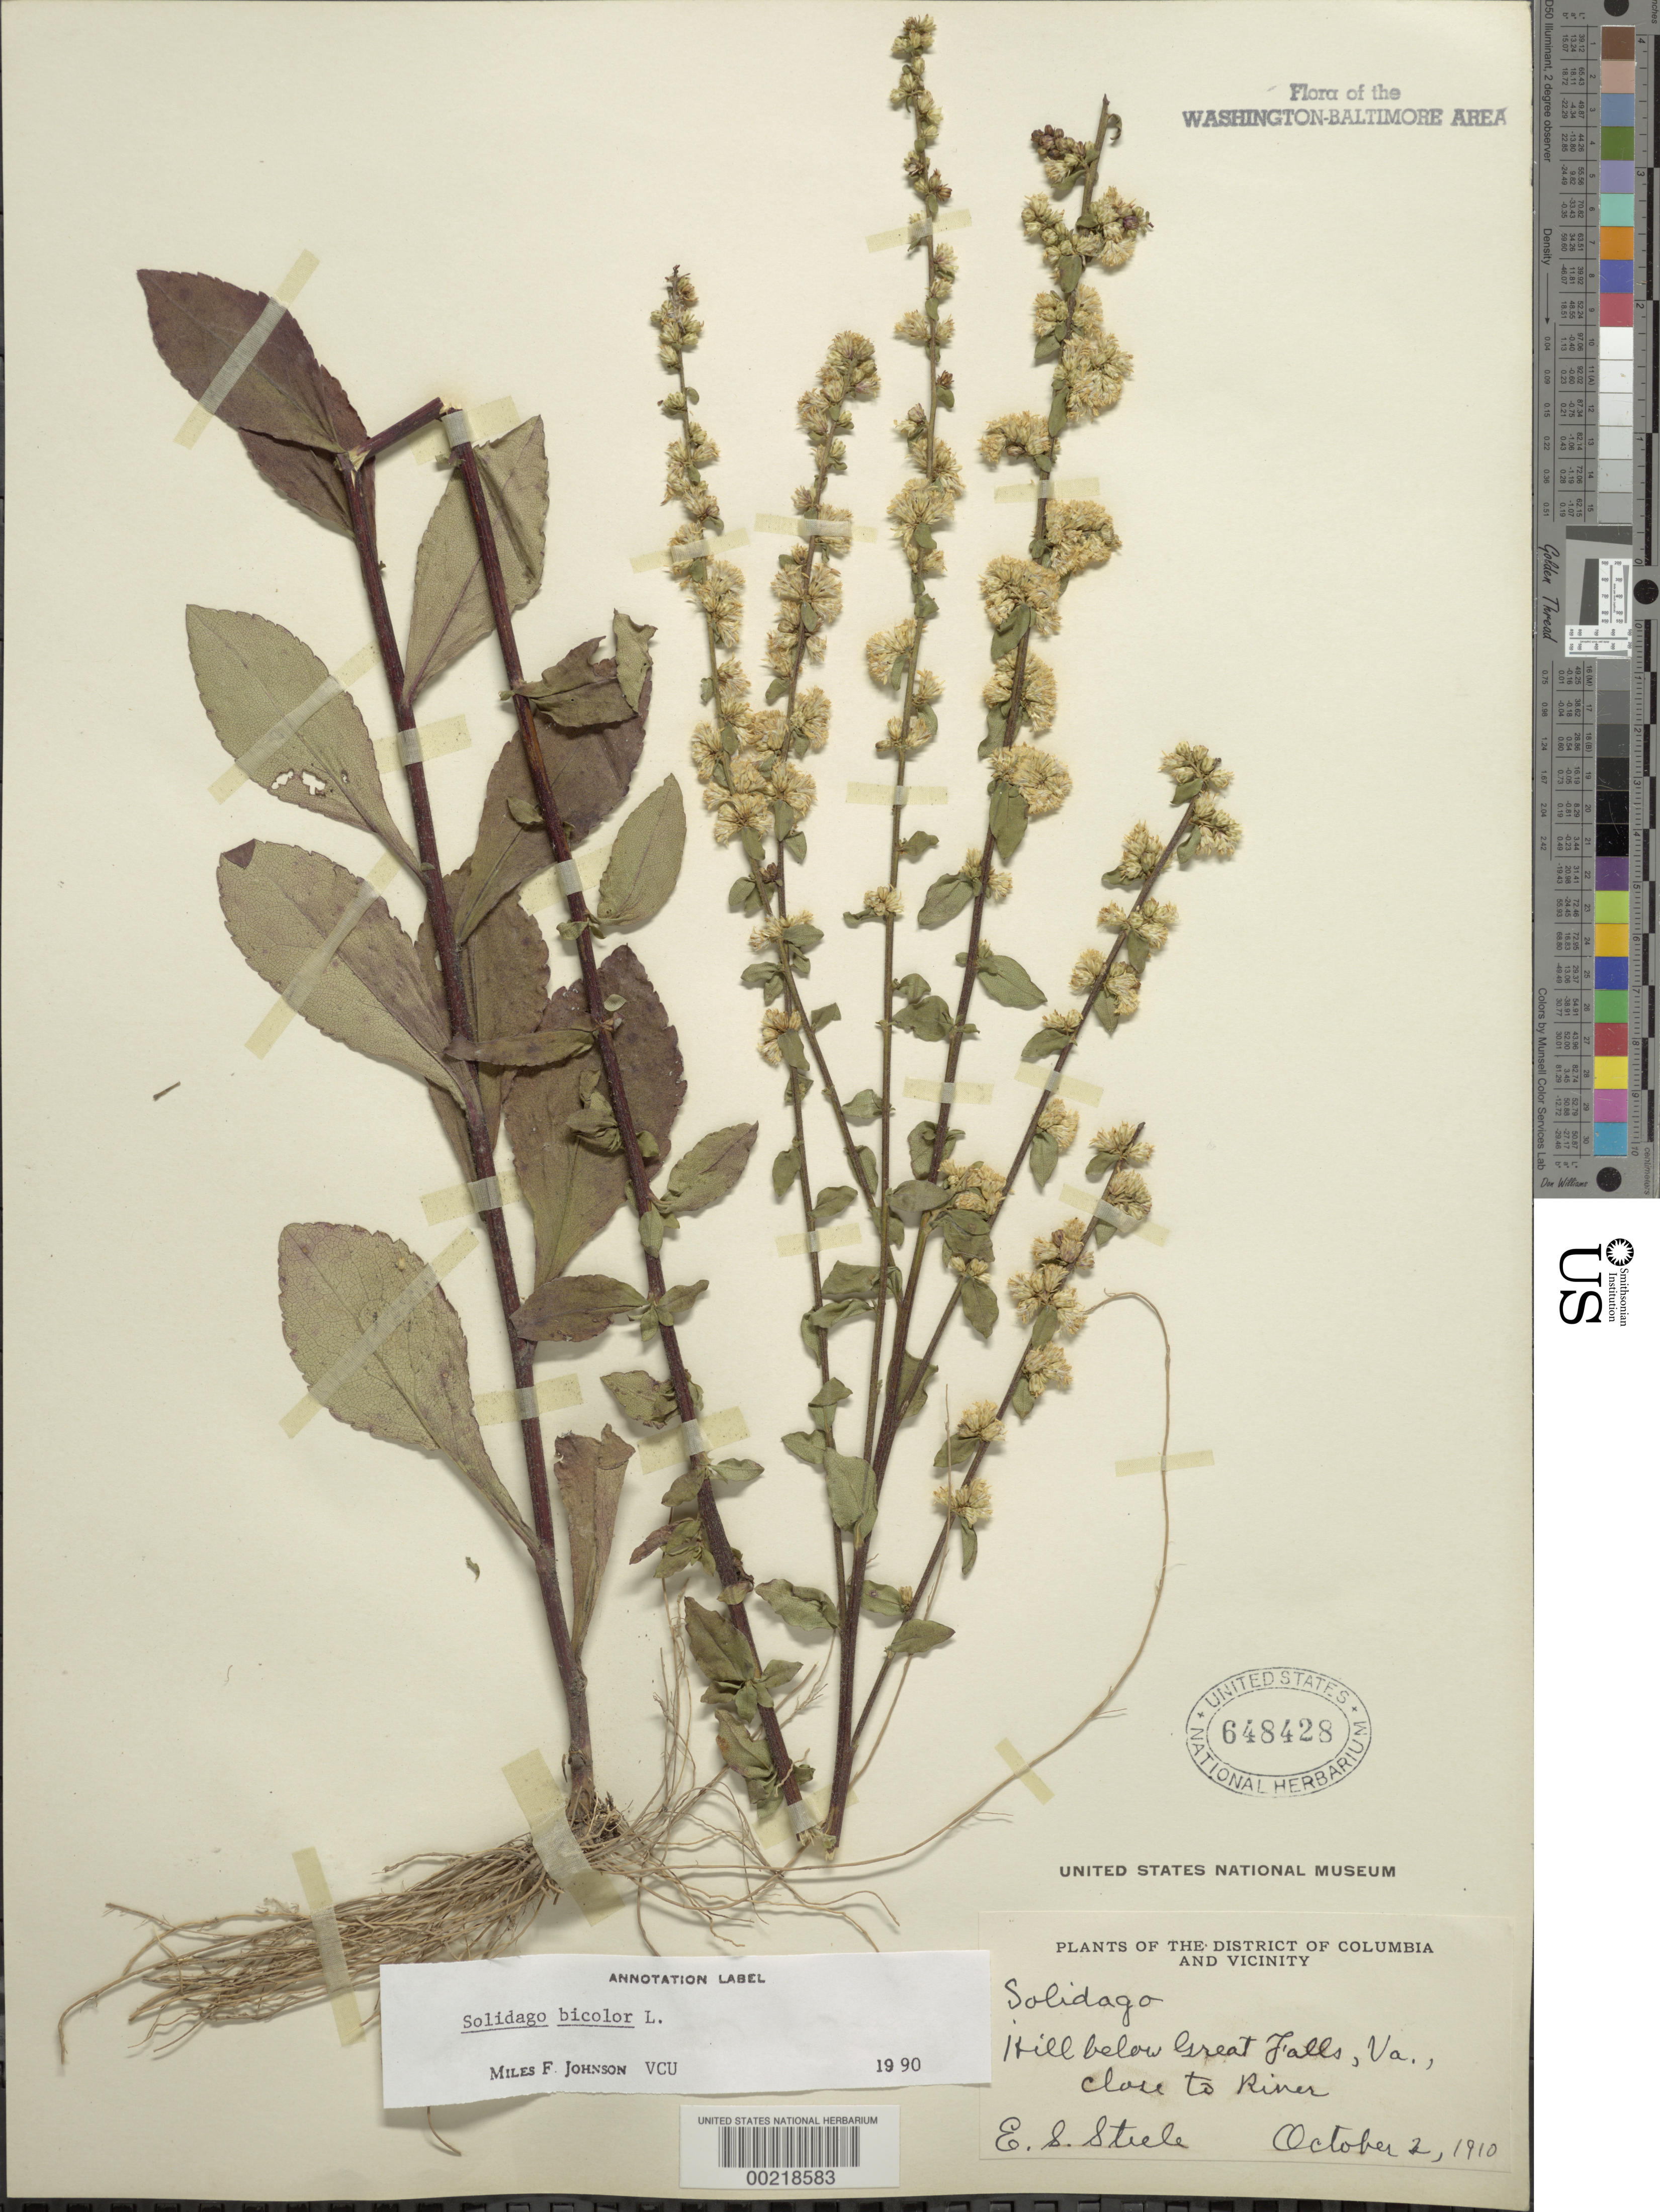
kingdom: Plantae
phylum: Tracheophyta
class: Magnoliopsida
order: Asterales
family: Asteraceae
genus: Solidago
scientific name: Solidago bicolor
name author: L.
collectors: E. Steele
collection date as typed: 02 Oct 1910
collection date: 1910-10-02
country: United States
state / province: Virginia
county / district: Fairfax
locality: Great Falls vicinity C. & O. Canal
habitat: Hills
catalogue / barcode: US 648428